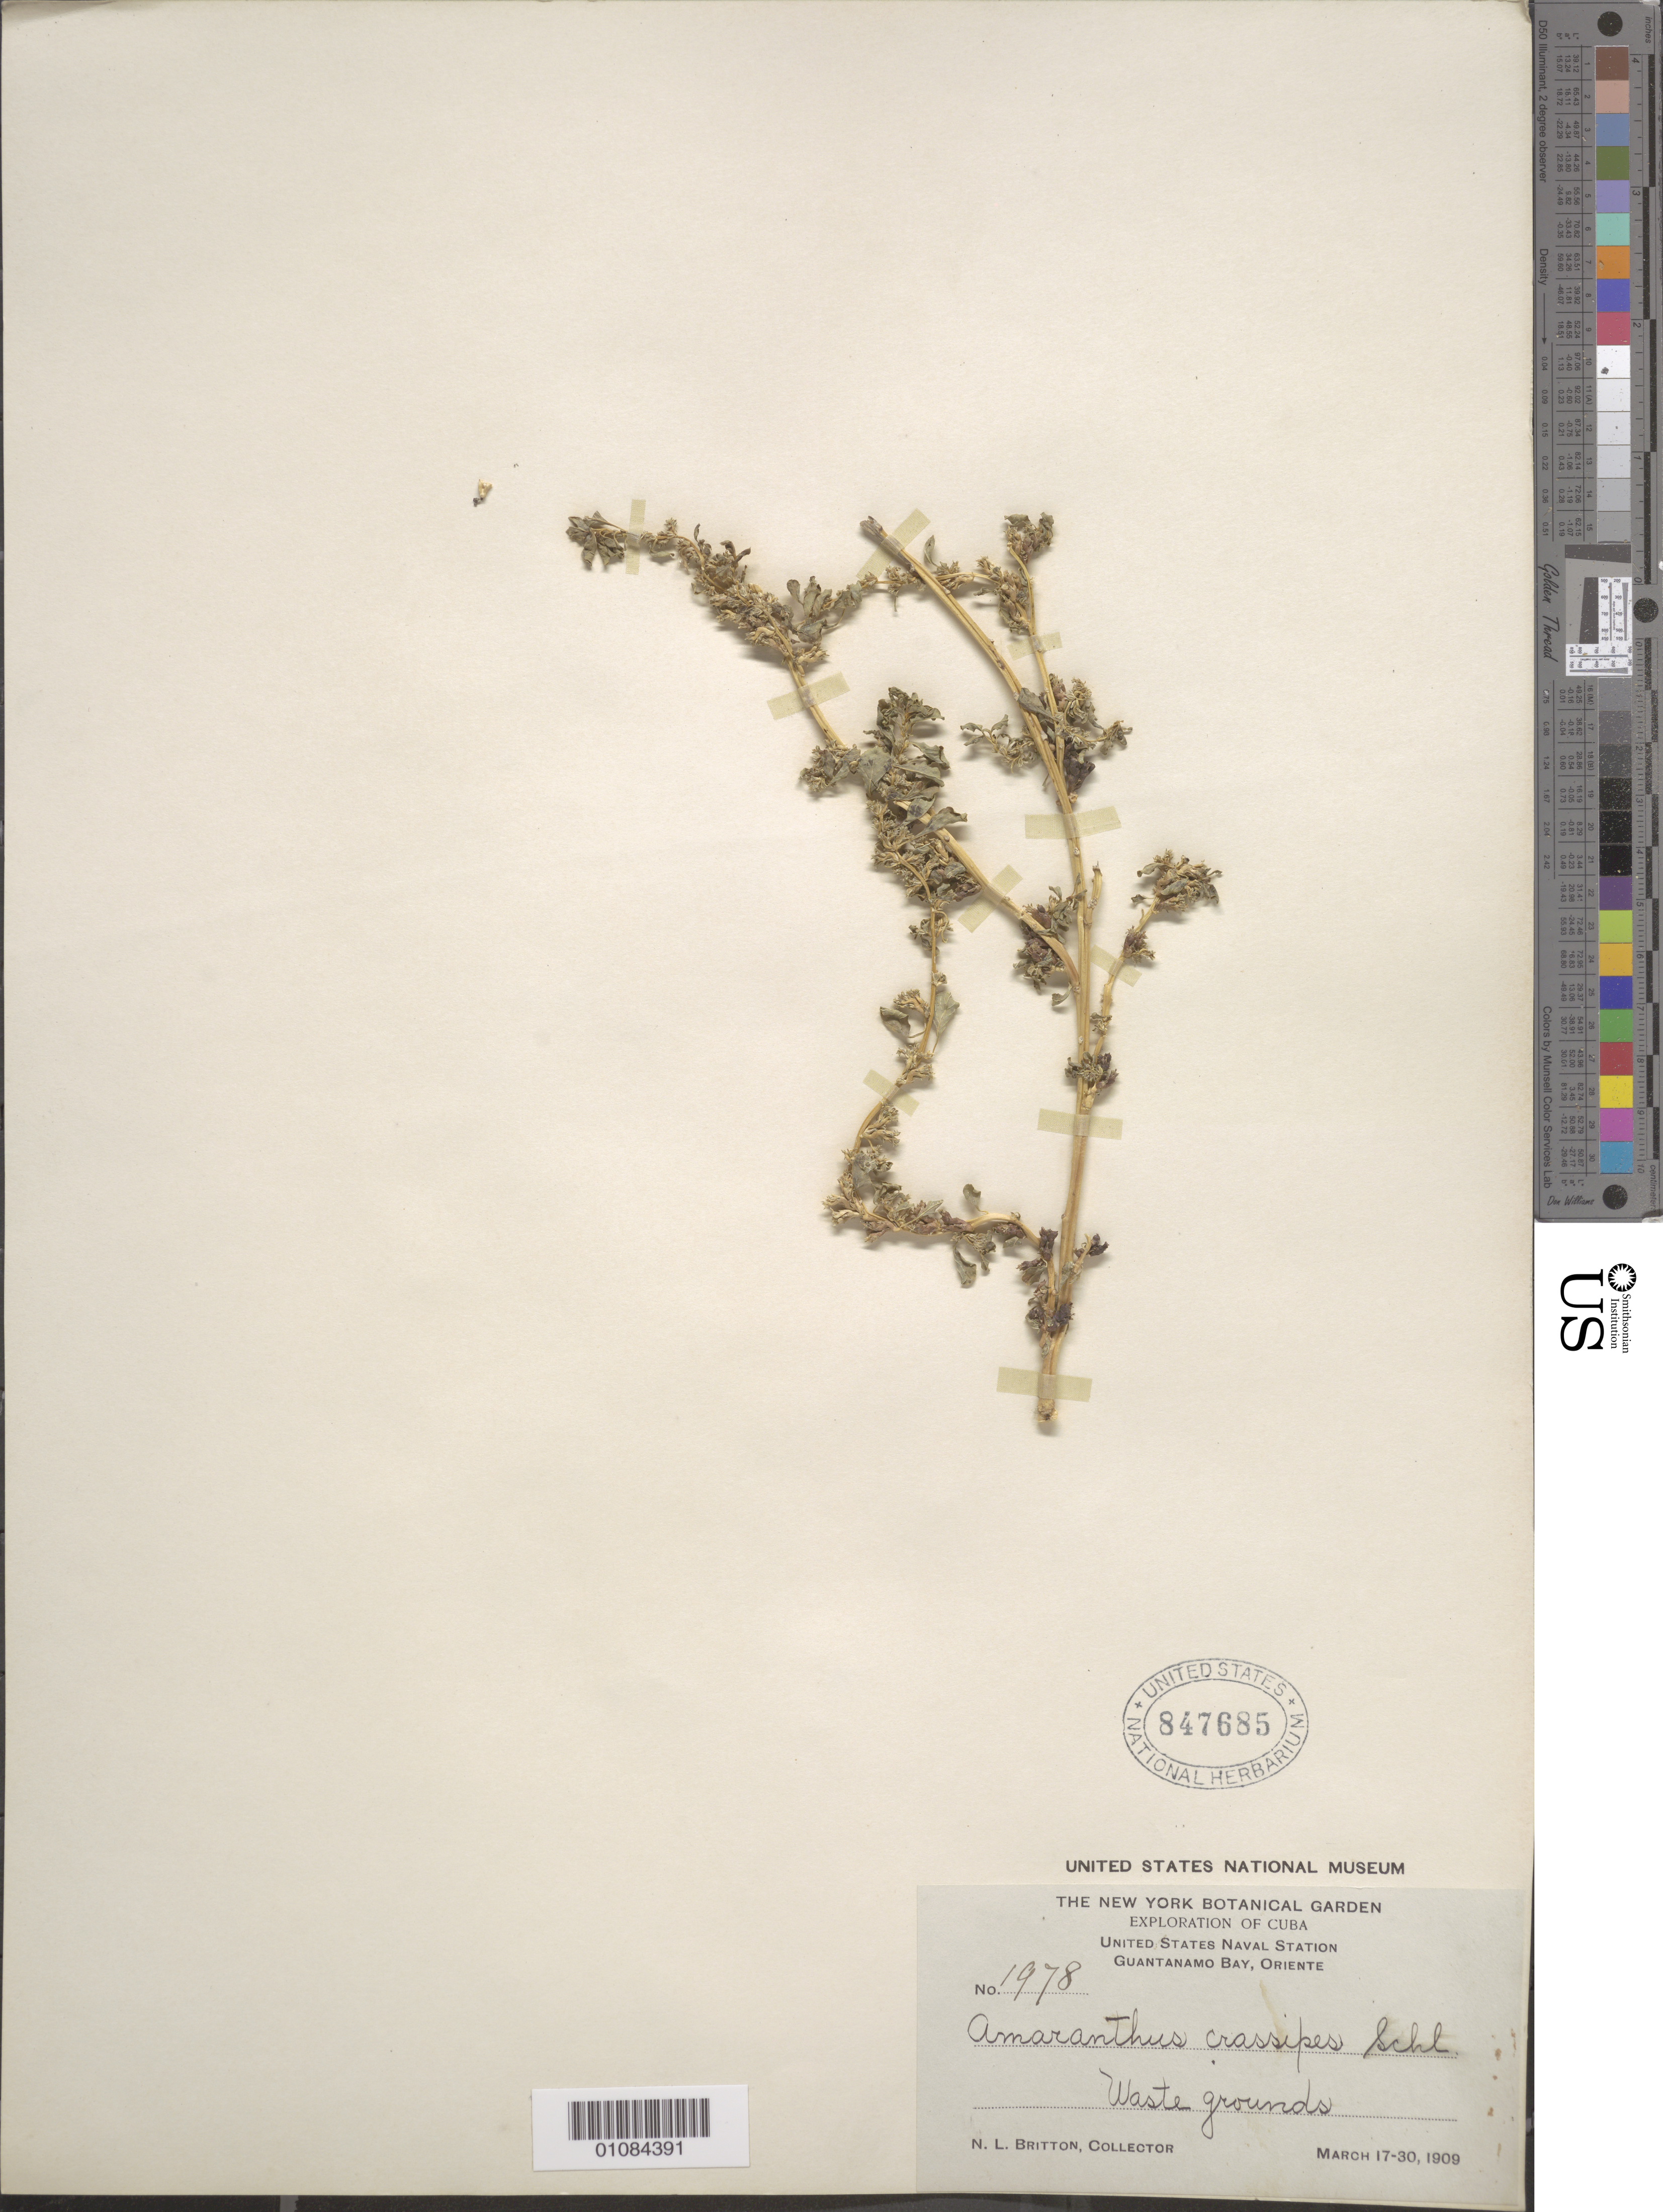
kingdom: Plantae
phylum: Tracheophyta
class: Magnoliopsida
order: Caryophyllales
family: Amaranthaceae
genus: Amaranthus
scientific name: Amaranthus crassipes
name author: Schltdl.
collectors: N. Britton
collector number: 1978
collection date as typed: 17 Mar 1909 to 30 Mar 1909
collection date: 1909-03-17/1909-03-30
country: Cuba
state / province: Guantánamo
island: Cuba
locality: Oriente, Guantanoamo Bay, US Naval Station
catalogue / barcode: US 847685